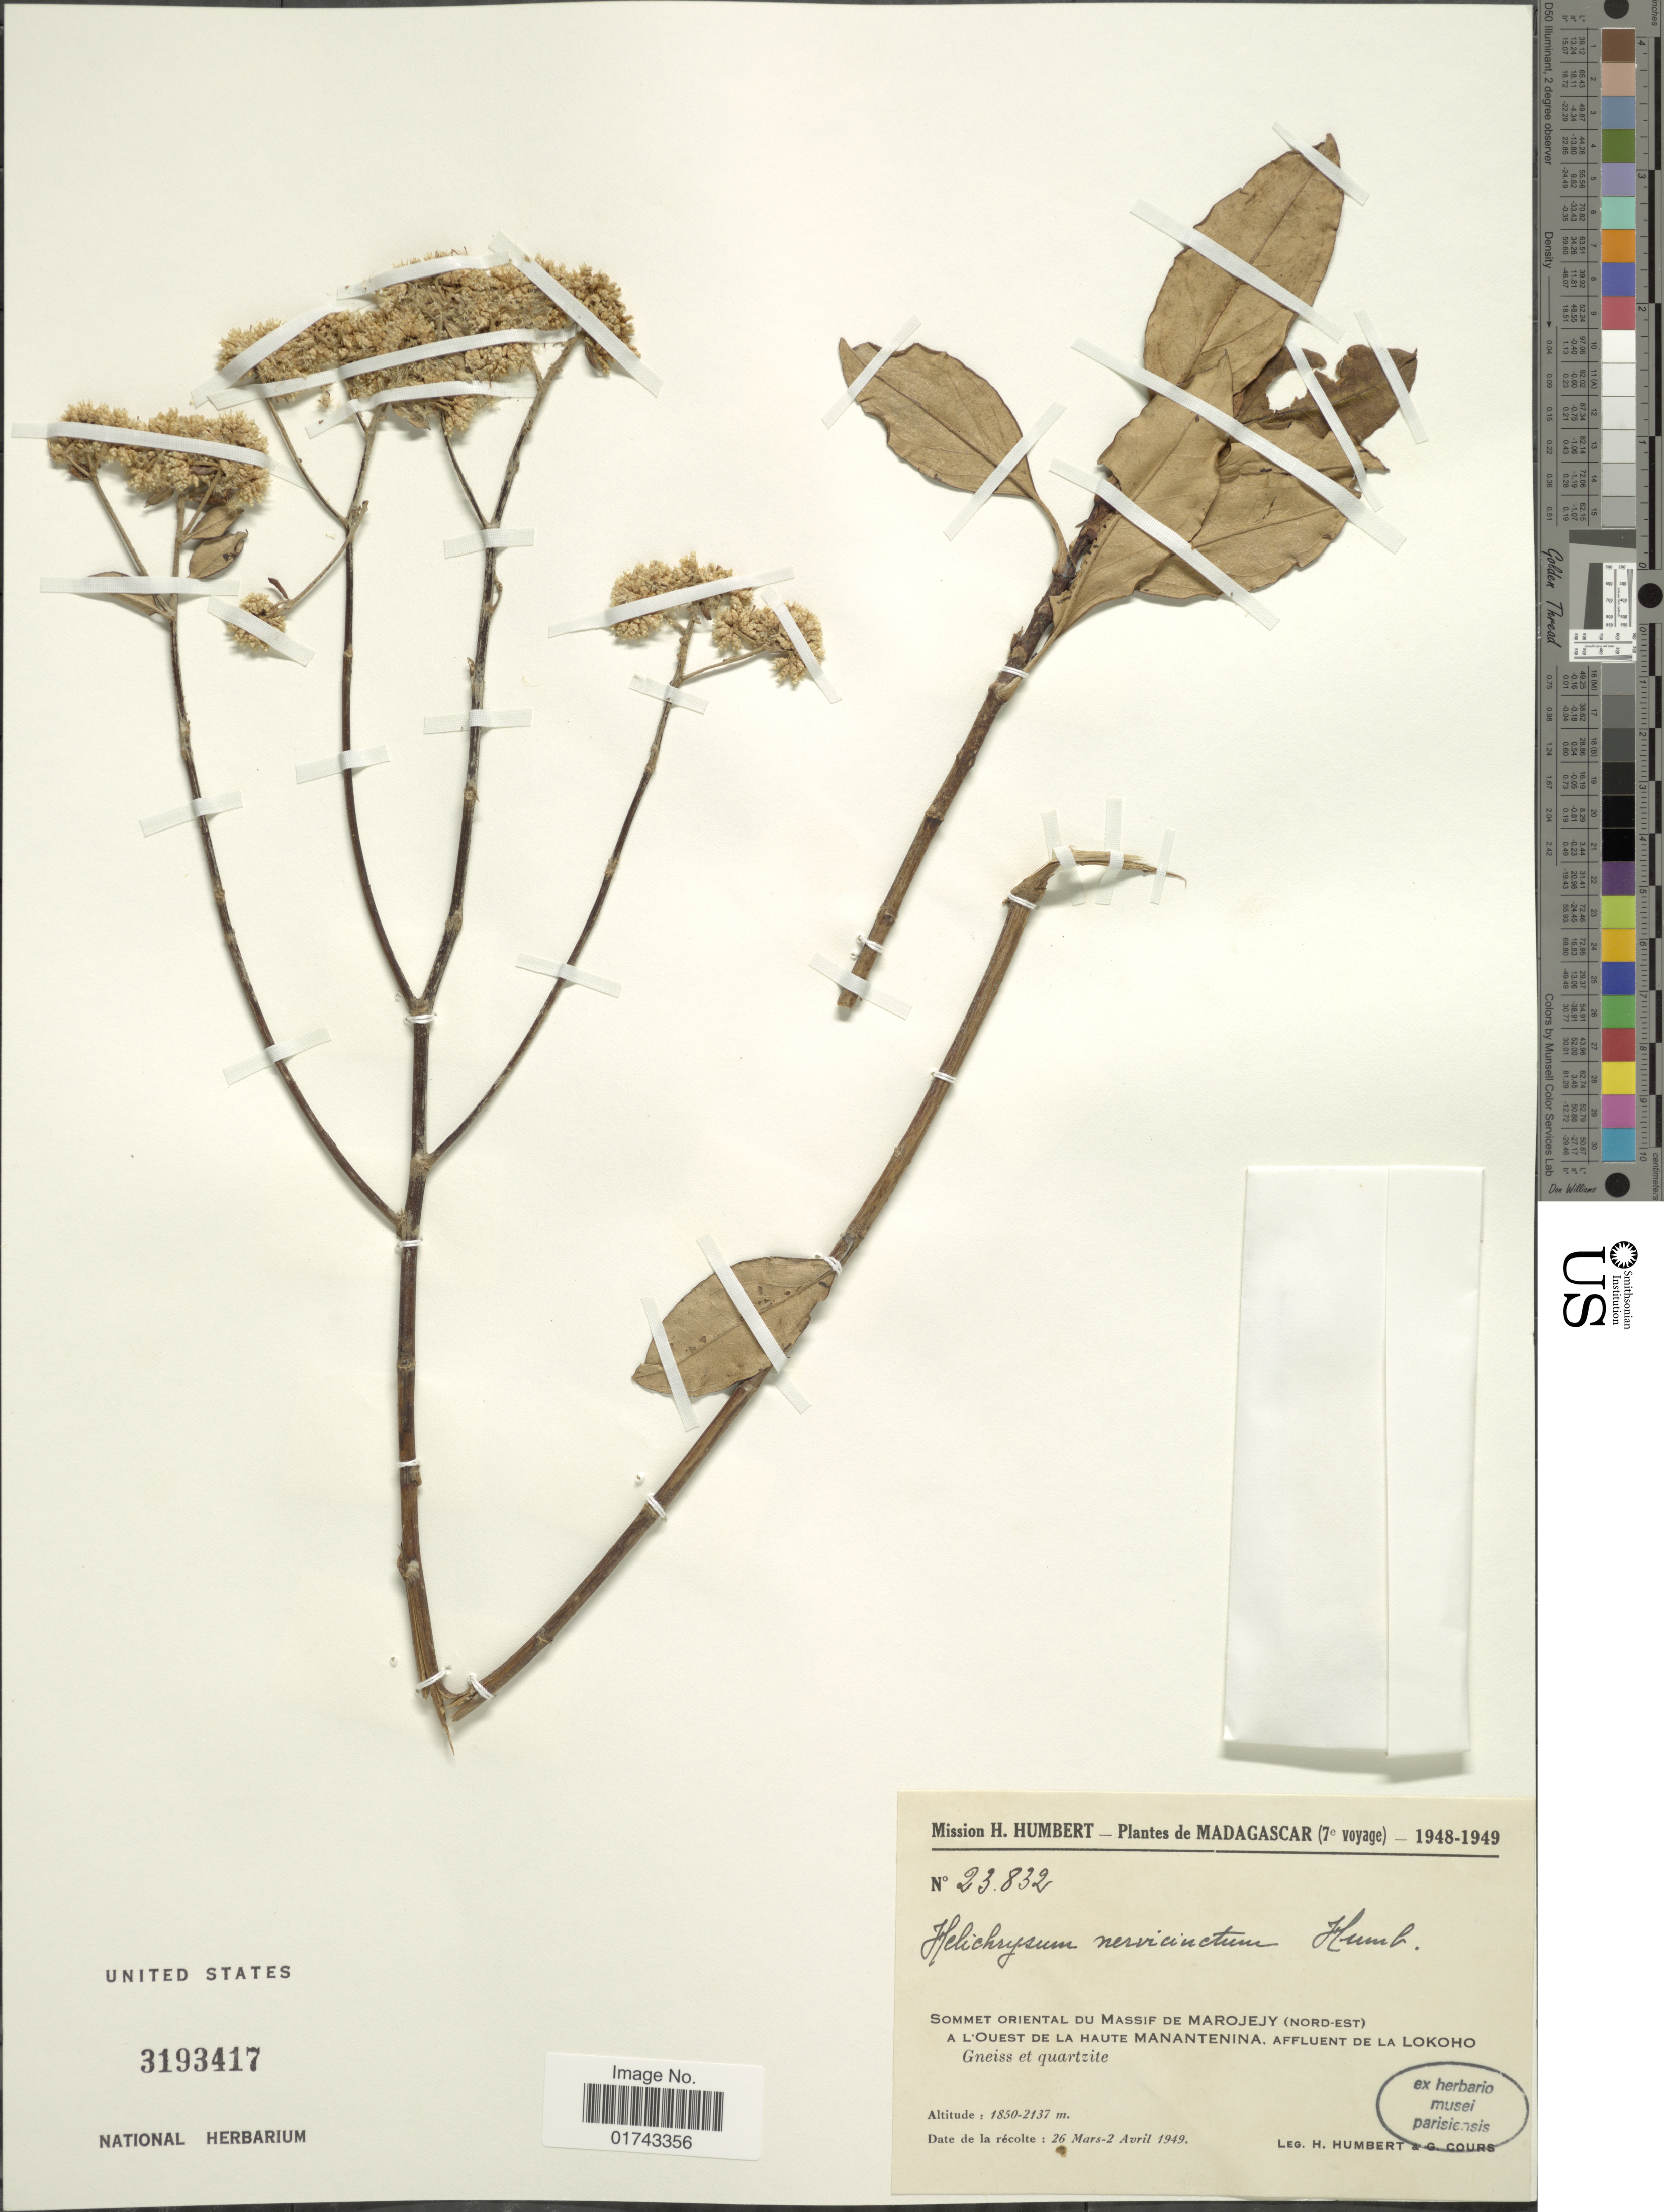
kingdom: Plantae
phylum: Tracheophyta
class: Magnoliopsida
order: Asterales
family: Asteraceae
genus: Helichrysum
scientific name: Helichrysum nervicinctum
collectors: H. Humbert & G. Cours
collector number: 23832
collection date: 1949-03-26/1949-04-02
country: Madagascar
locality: Sommet Oriental du Massif de Marojejy (Nord-Est) a L'Ouest de la Haute Manantrnina, Affluent de la Lokoho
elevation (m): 1850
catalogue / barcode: US 3193417